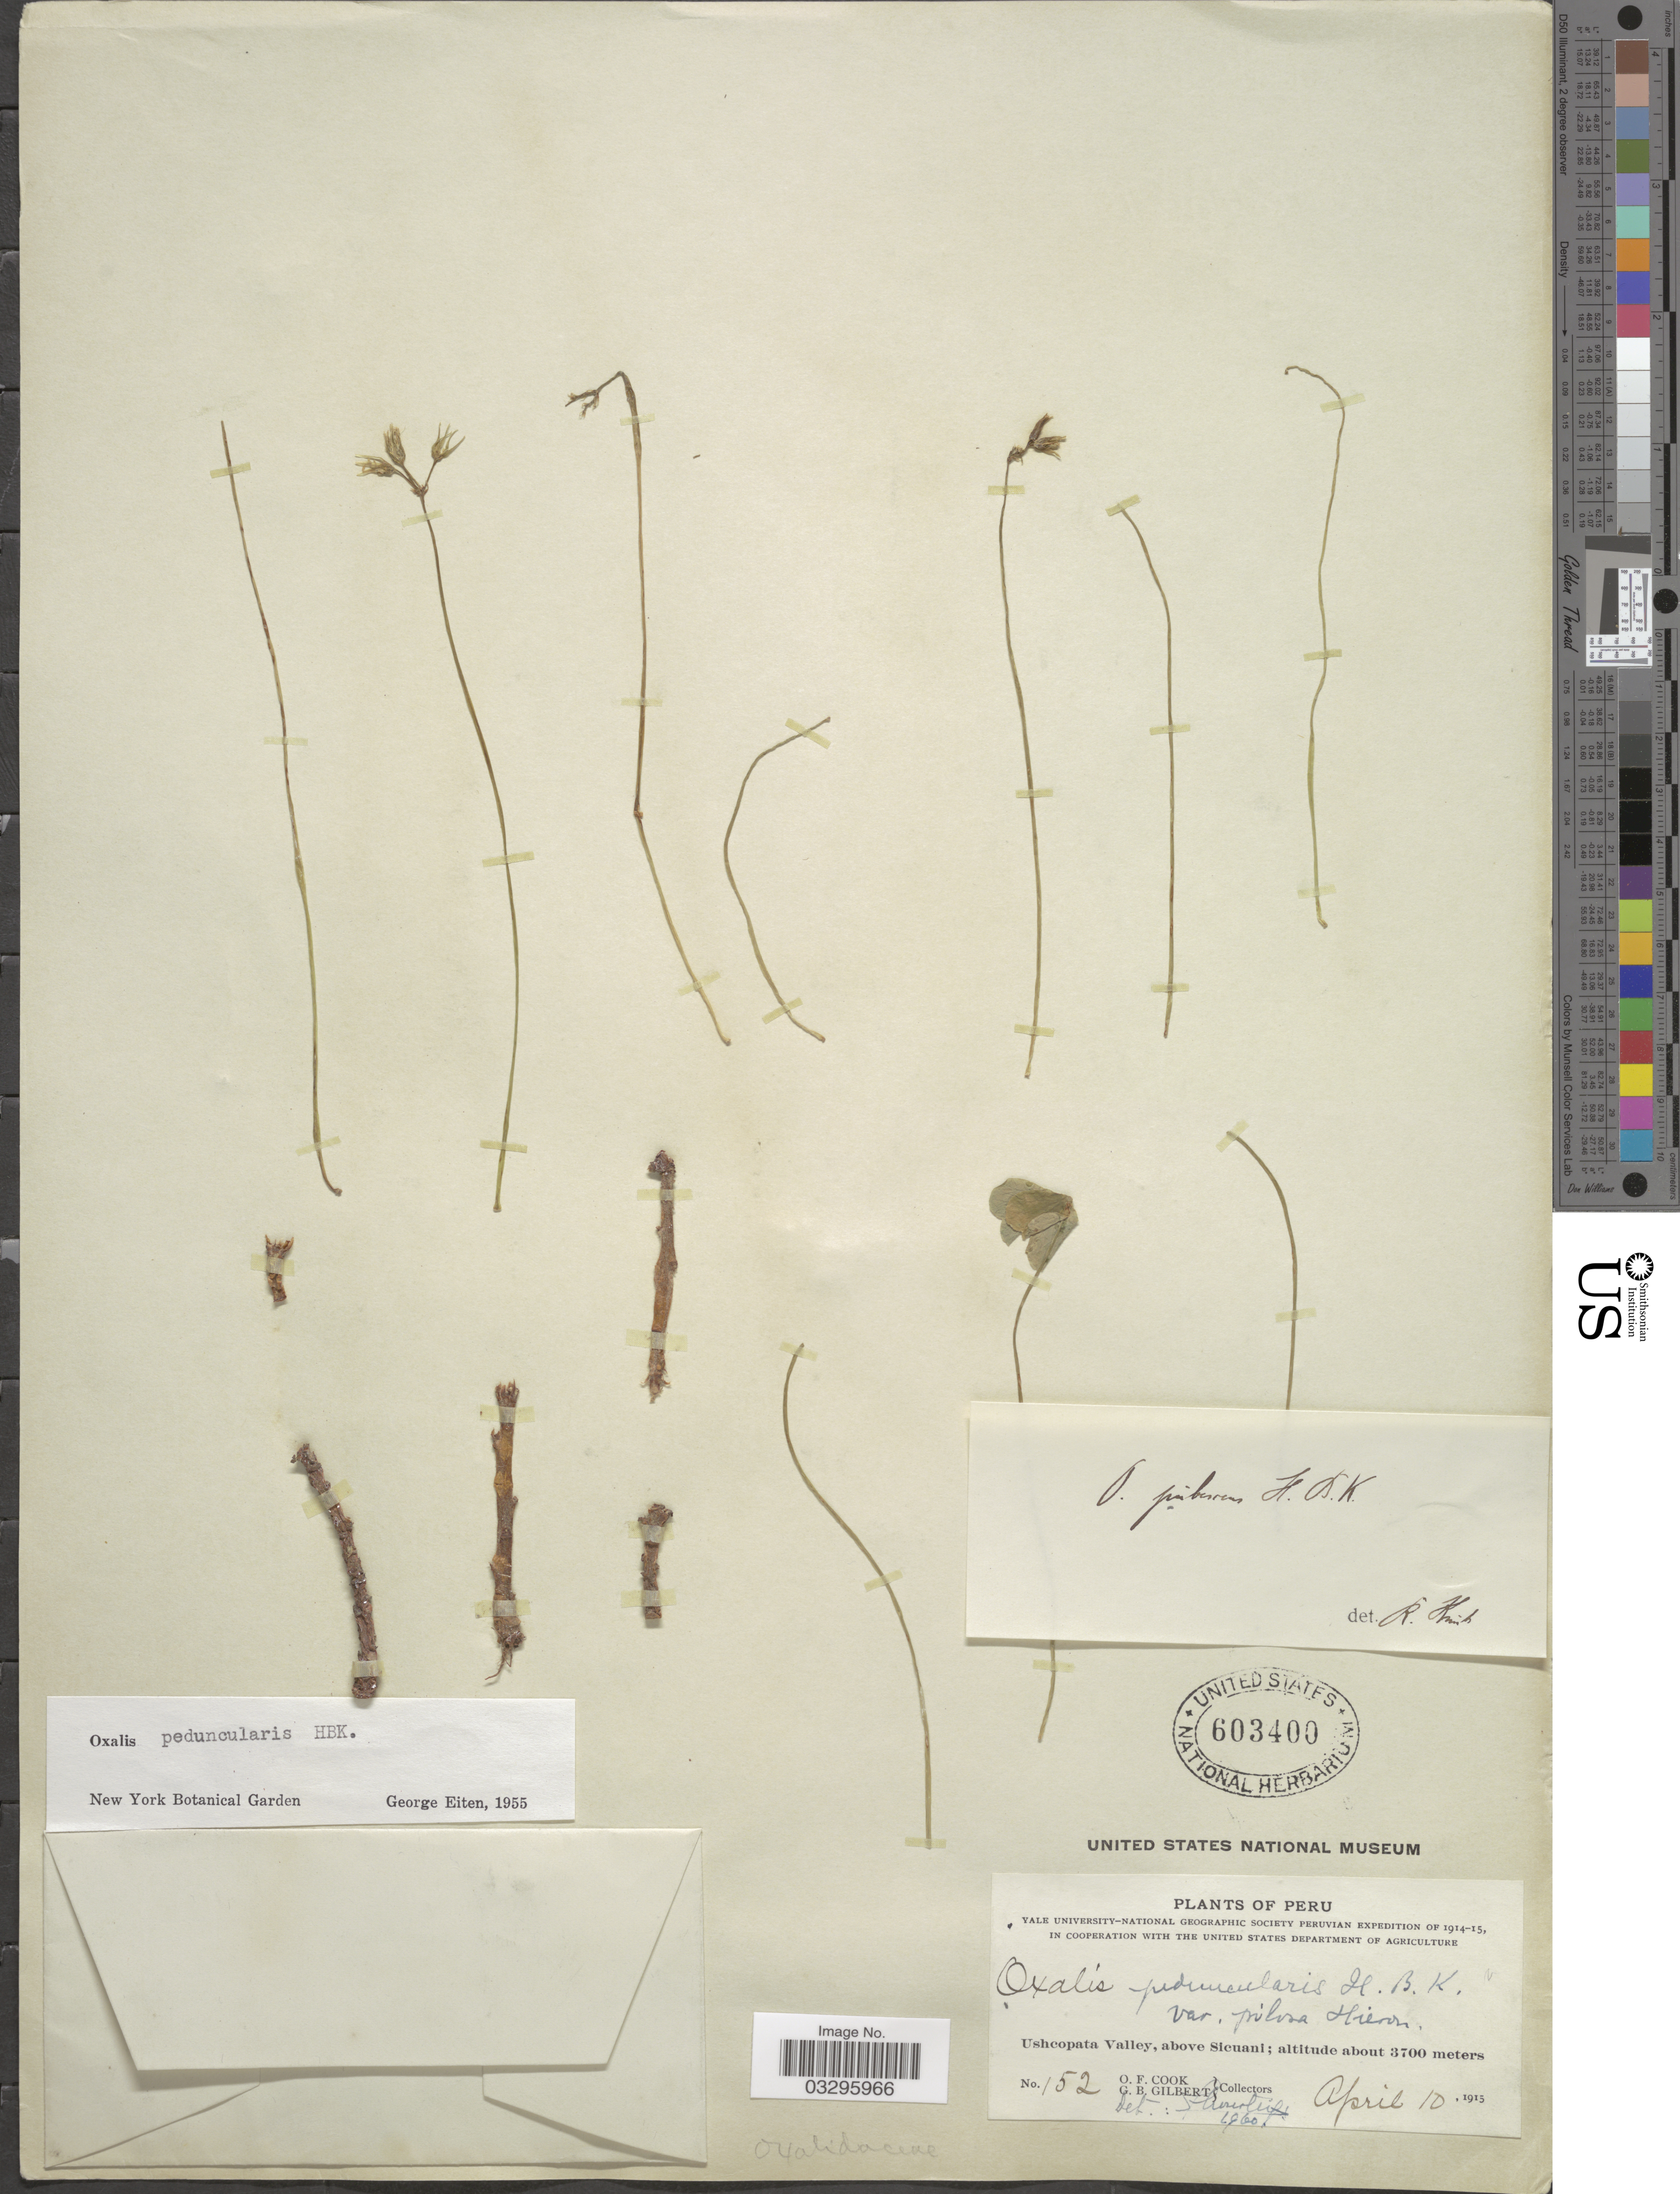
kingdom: Plantae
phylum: Tracheophyta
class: Magnoliopsida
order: Oxalidales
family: Oxalidaceae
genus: Oxalis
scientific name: Oxalis peduncularis var. pilosa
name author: Hieron.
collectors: O. F. Cook & G. B. Gilbert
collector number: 152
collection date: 1915-04-10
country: Peru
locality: Usjcopata Valley, above Sicuani.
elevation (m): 3700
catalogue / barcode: US 603400